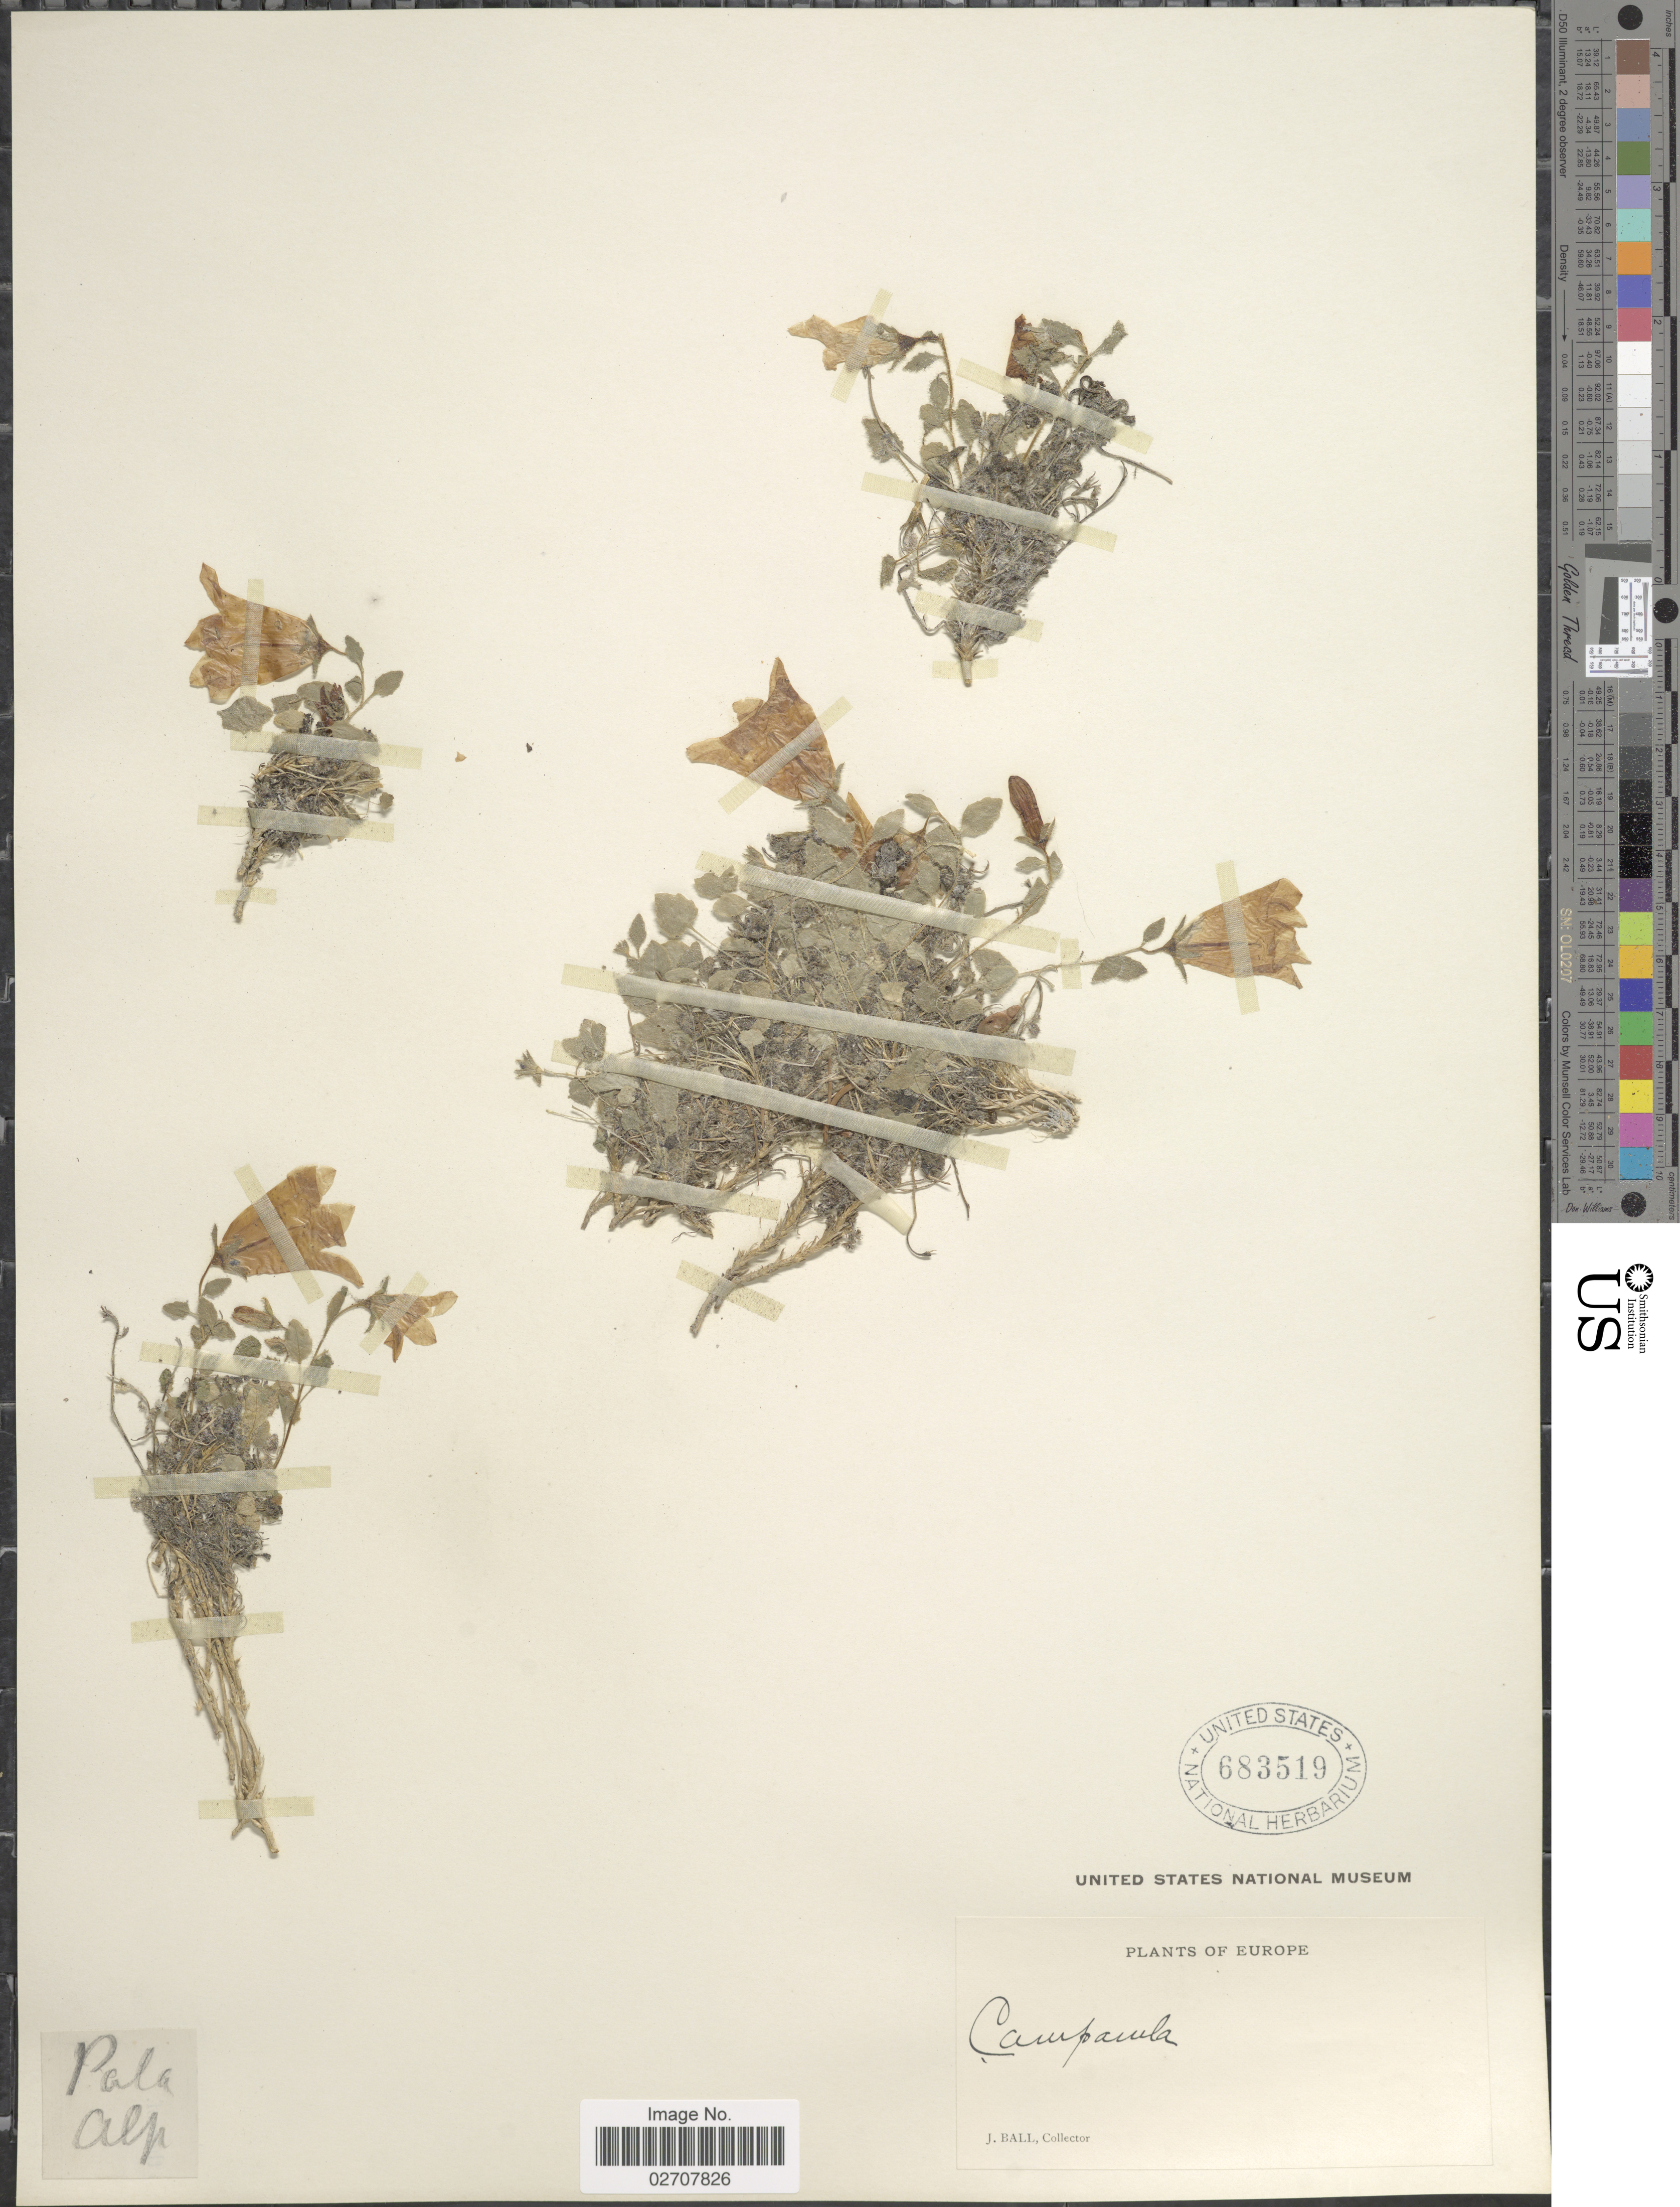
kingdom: Plantae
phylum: Tracheophyta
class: Magnoliopsida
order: Asterales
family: Campanulaceae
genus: Campanula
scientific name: Campanula morettiana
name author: Rchb.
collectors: J. Ball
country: Italy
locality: Pala Alp, Europe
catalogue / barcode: US 683519